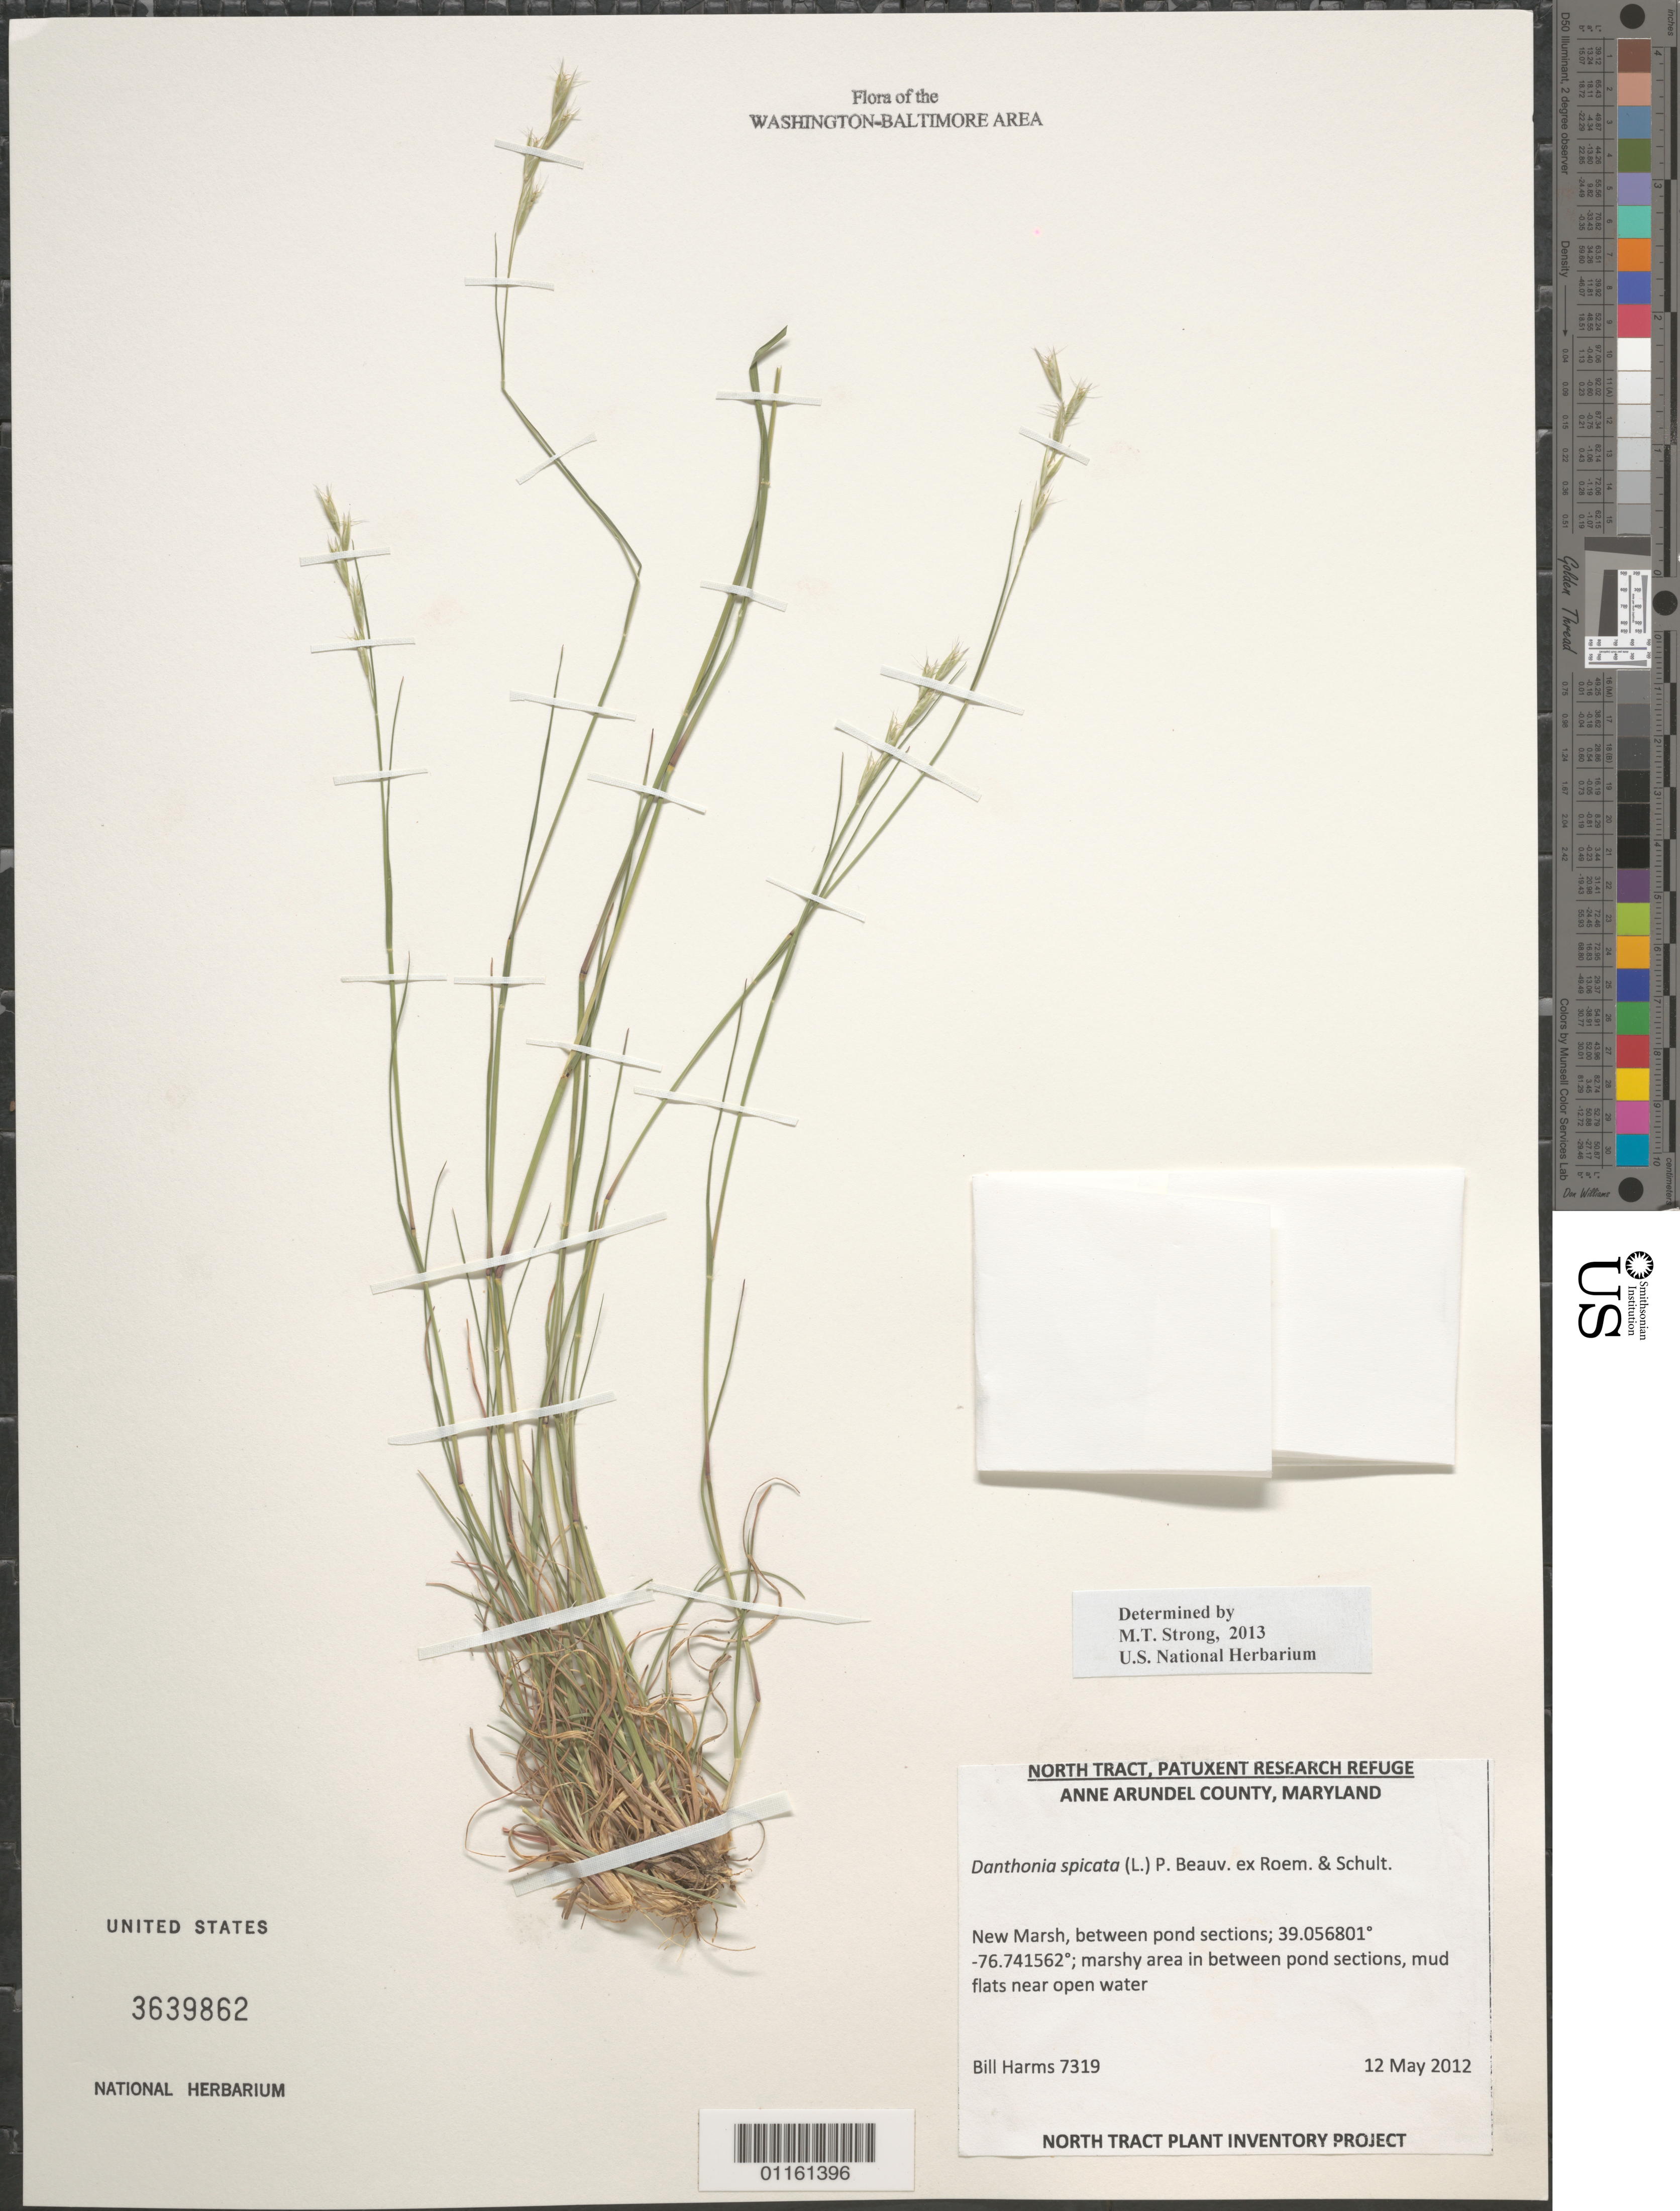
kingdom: Plantae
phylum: Tracheophyta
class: Liliopsida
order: Poales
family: Poaceae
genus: Danthonia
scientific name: Danthonia spicata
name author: (L.) P. Beauv. ex Roem. & Schult.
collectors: B. Harms & J. Worth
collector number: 7319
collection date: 2012-05-12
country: United States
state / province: Maryland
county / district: Anne Arundel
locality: New Marsh, between pond sections.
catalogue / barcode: US 3639862